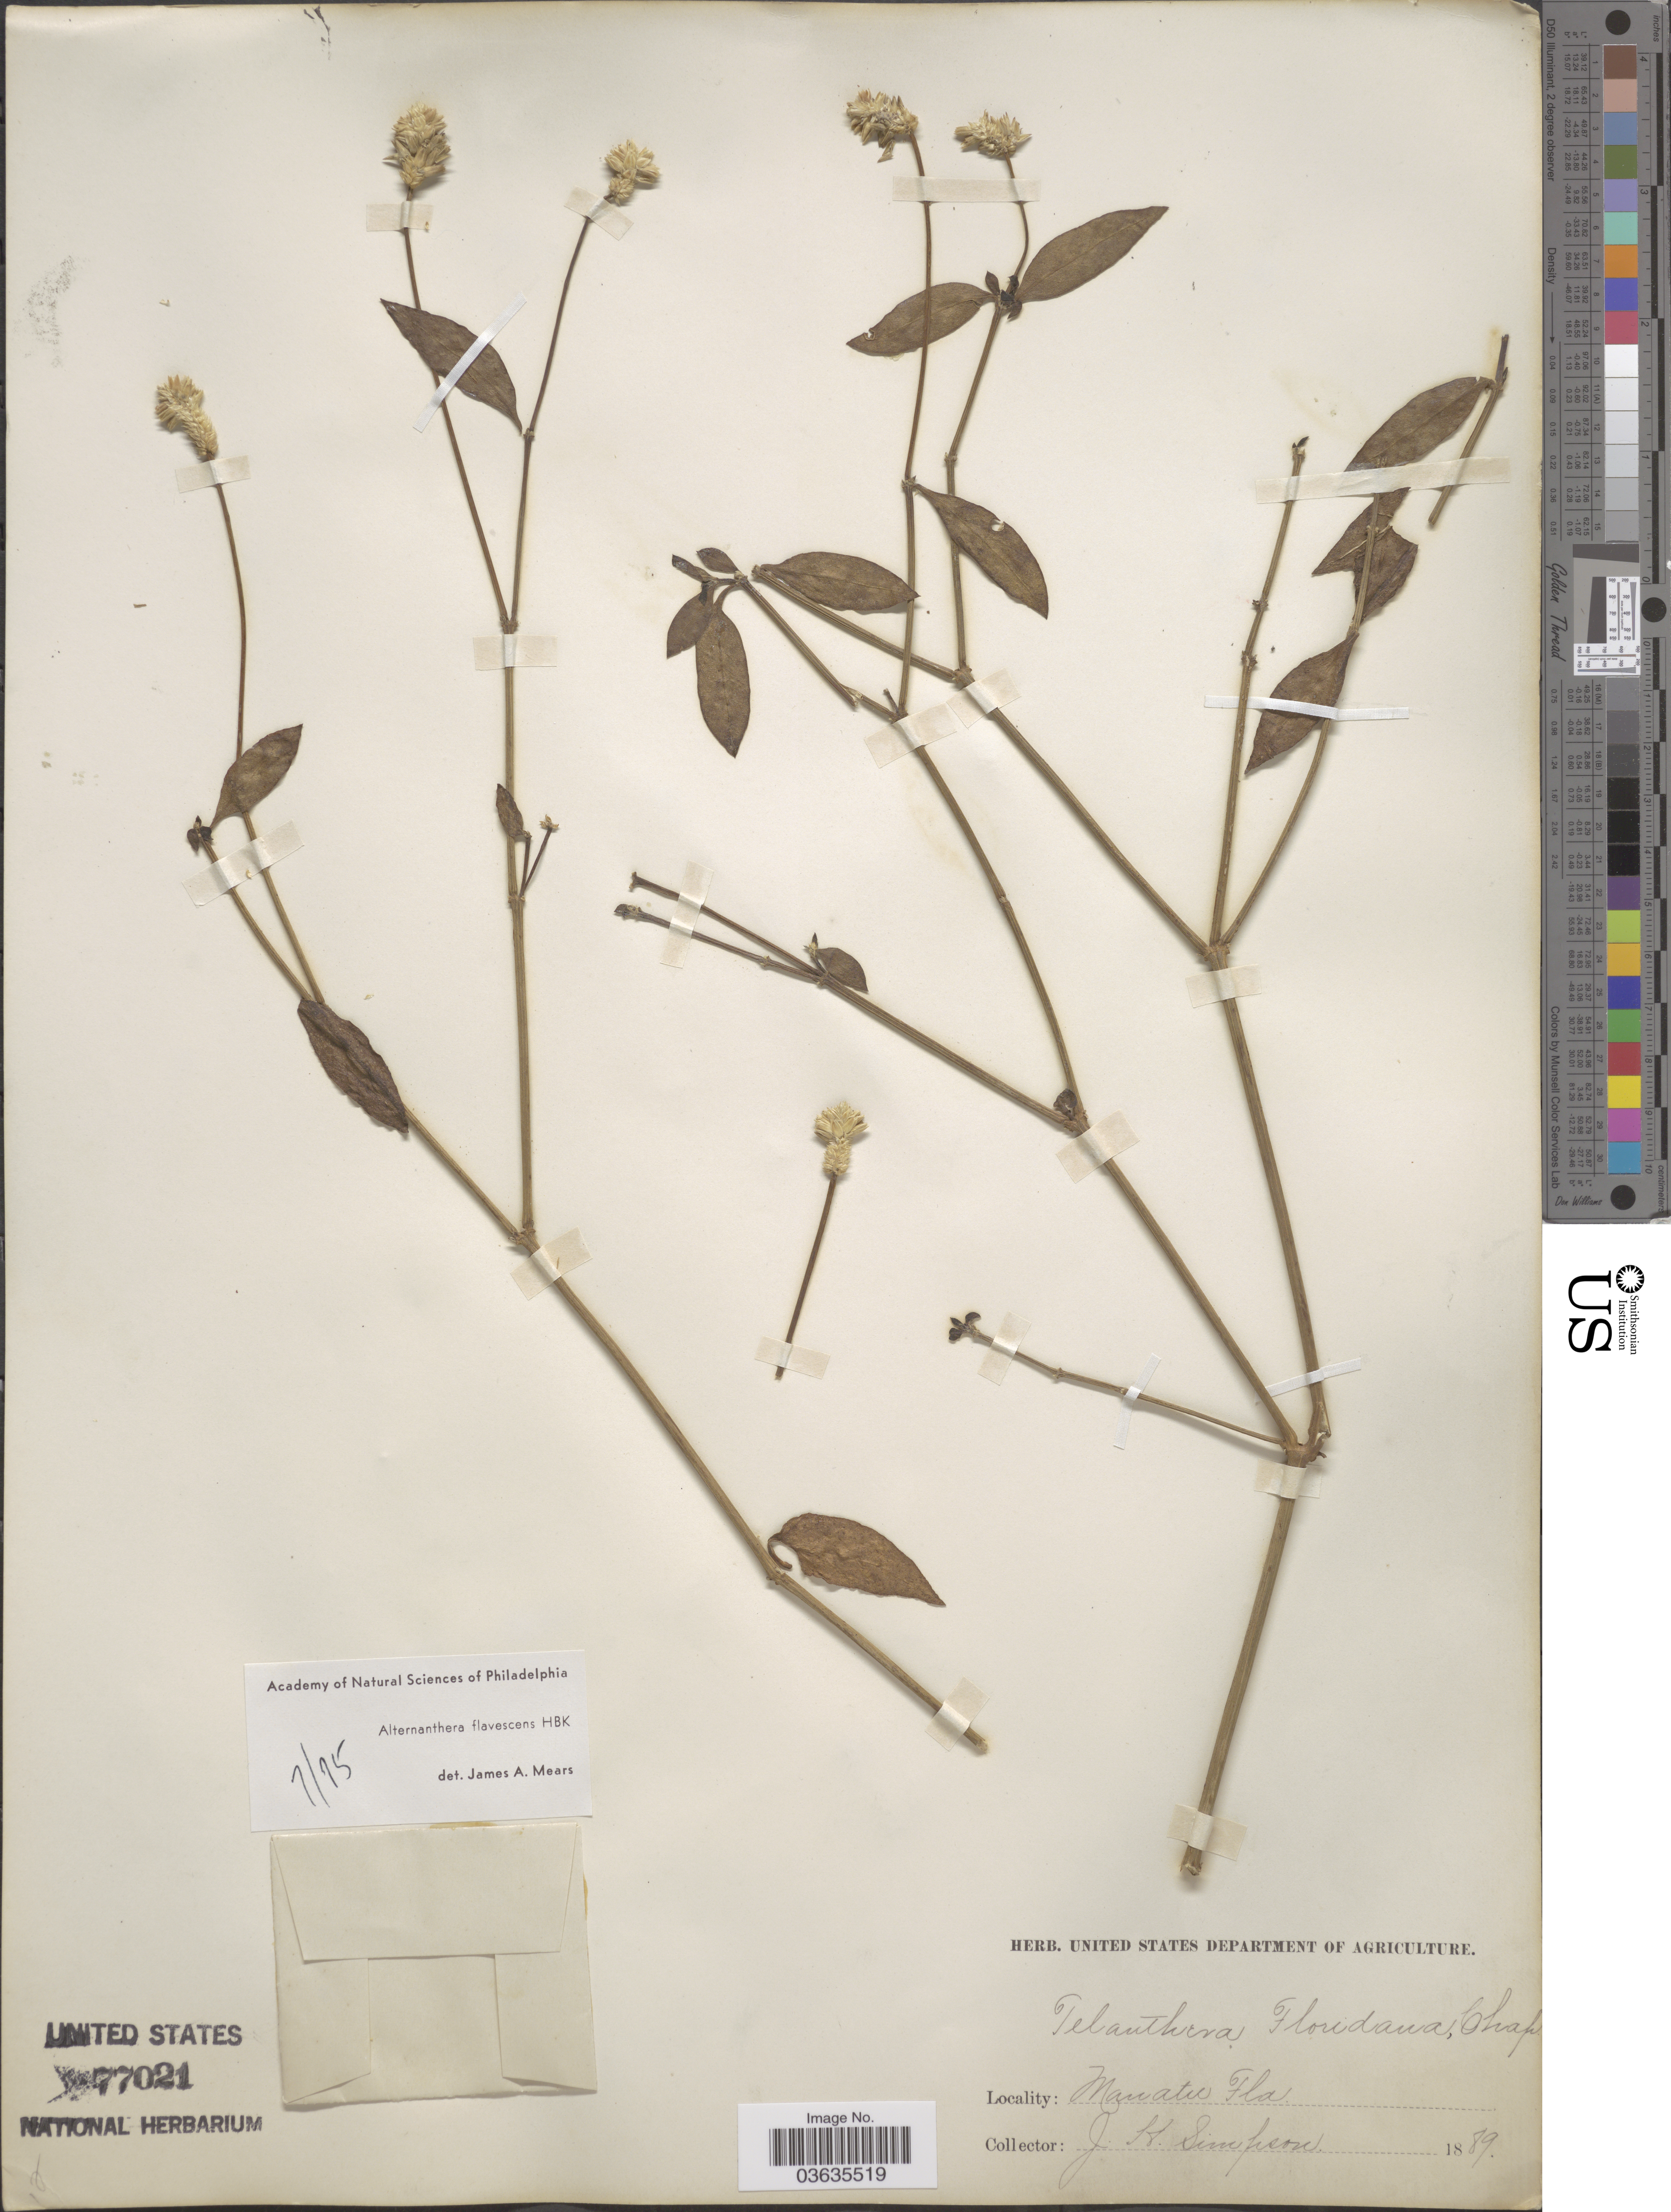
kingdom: Plantae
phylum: Tracheophyta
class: Magnoliopsida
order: Caryophyllales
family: Amaranthaceae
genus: Alternanthera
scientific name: Alternanthera flavescens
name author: Kunth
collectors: J. H. Simpson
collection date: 1889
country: United States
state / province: Florida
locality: Manatee.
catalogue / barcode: US 77021